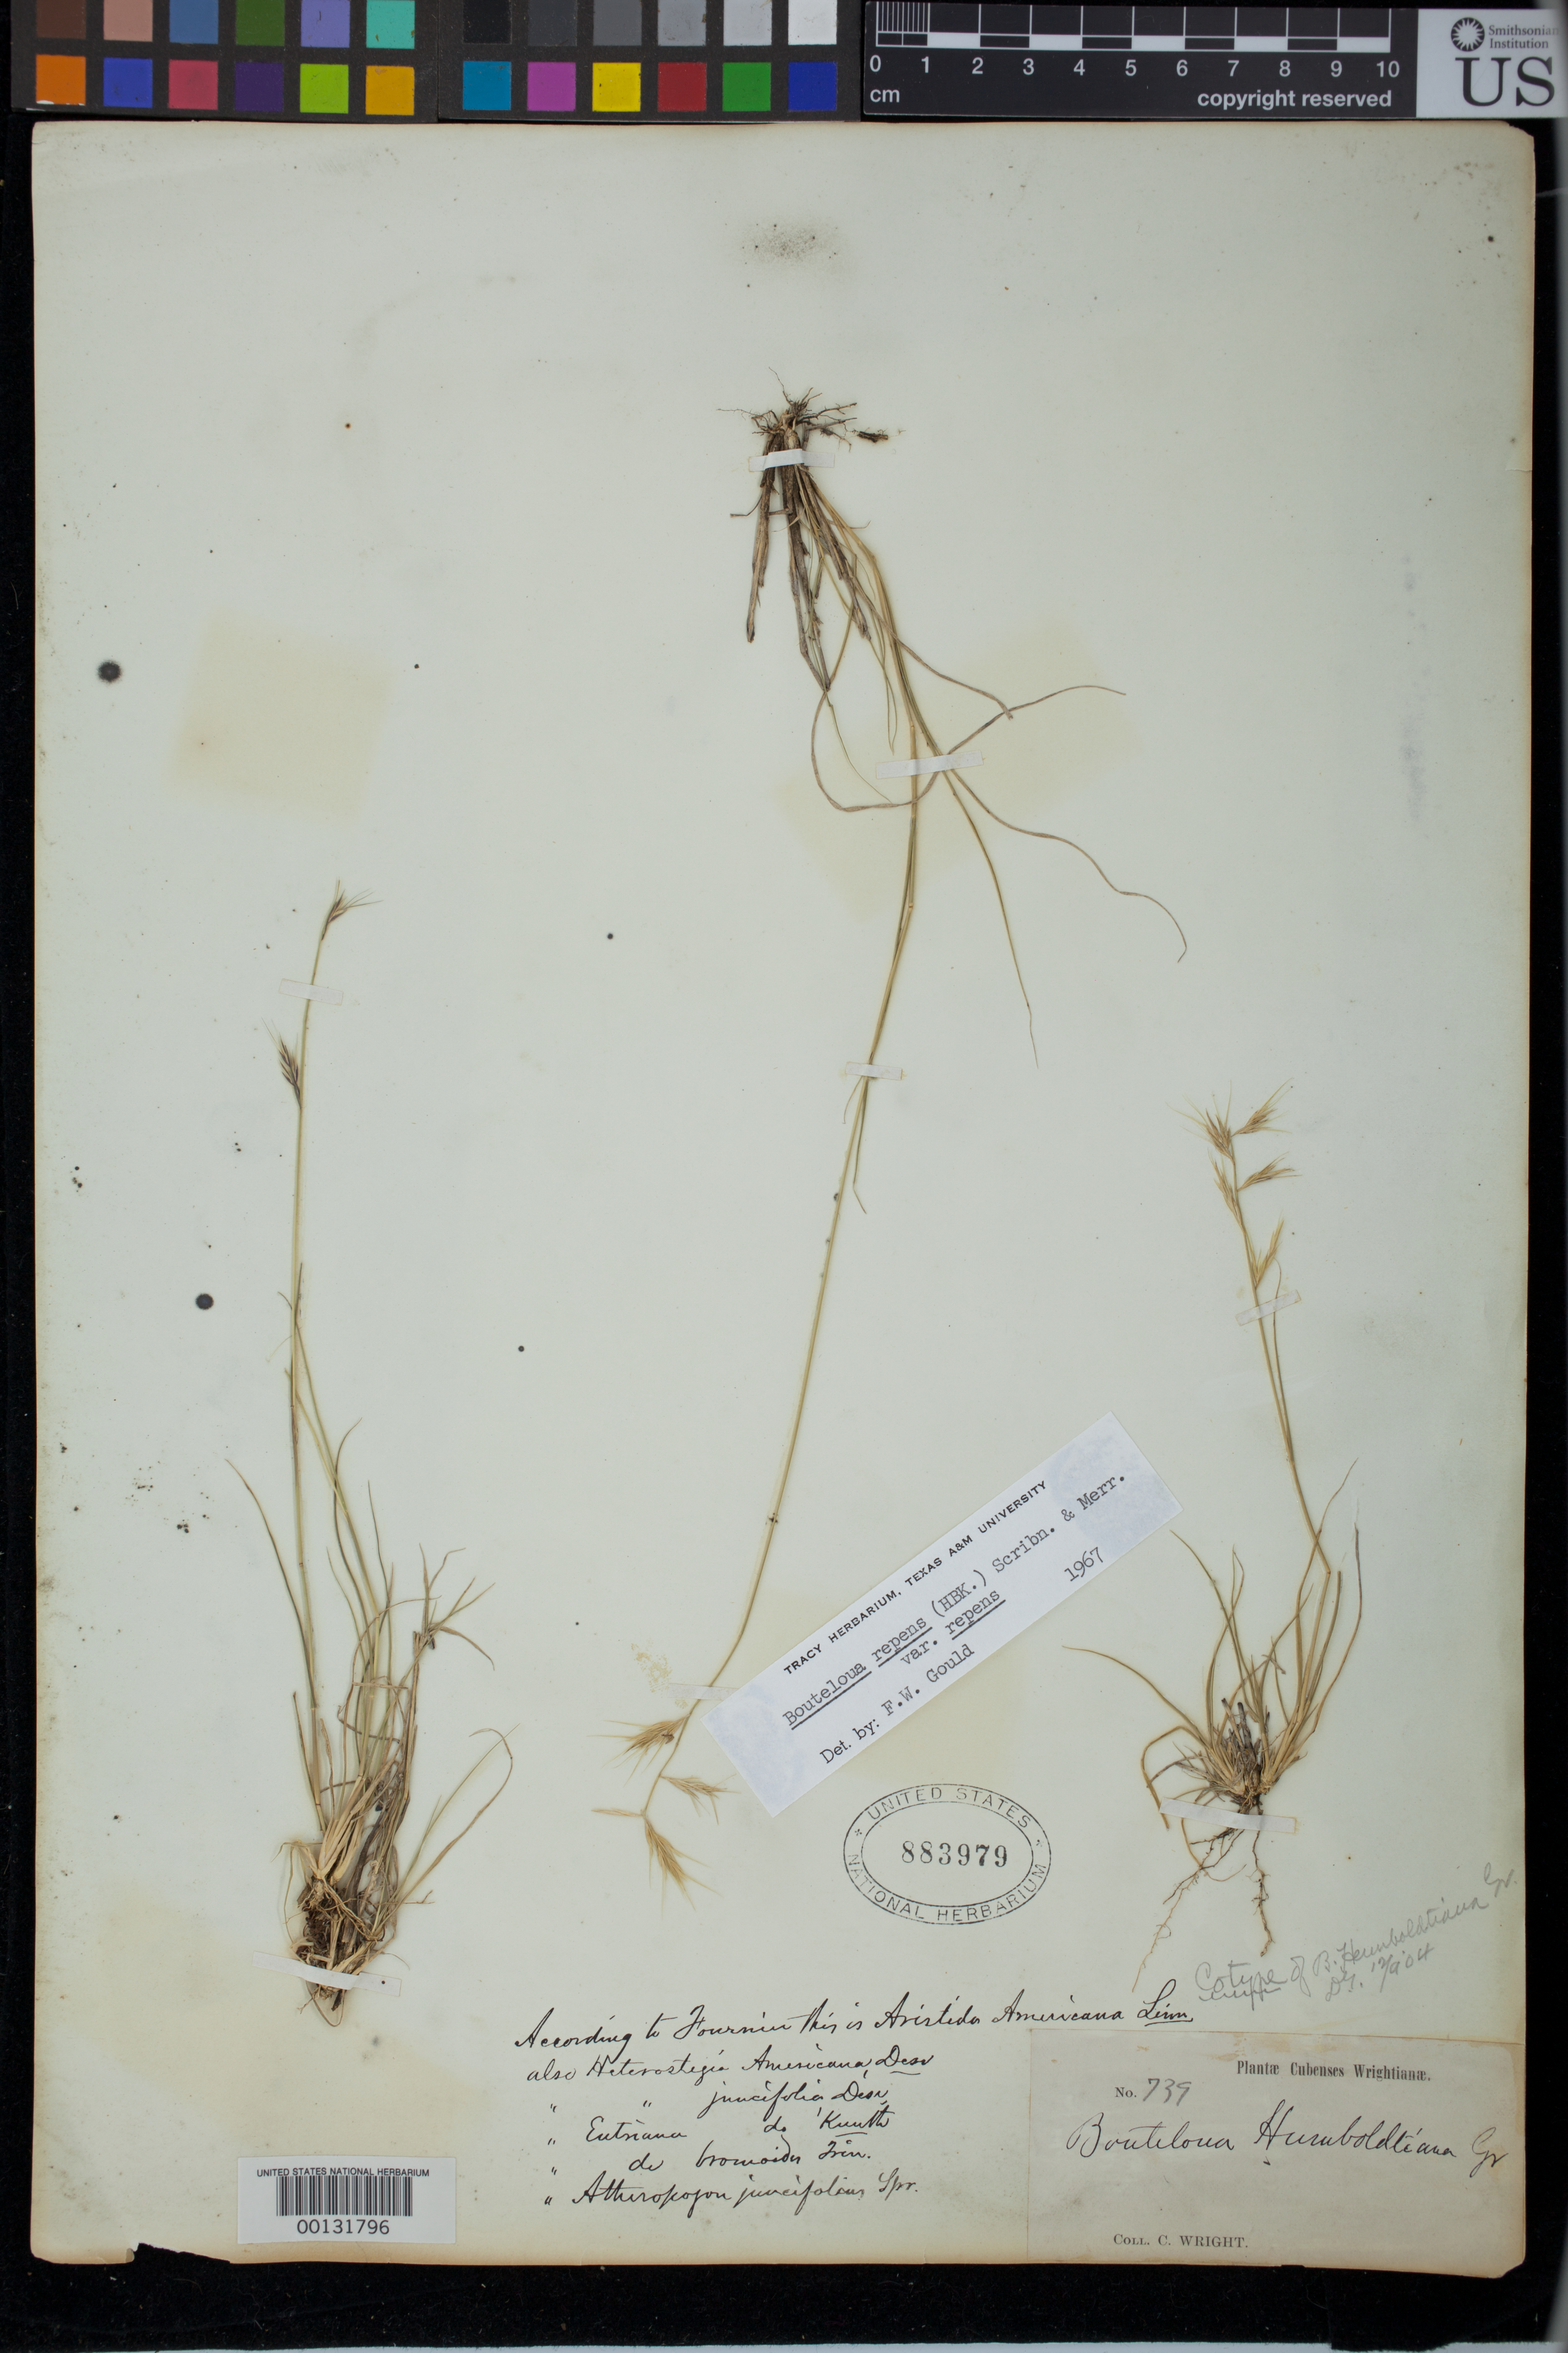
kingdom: Plantae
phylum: Tracheophyta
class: Liliopsida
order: Poales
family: Poaceae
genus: Bouteloua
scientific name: Bouteloua humboldtiana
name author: Griseb.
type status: Syntype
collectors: C. Wright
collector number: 739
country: Cuba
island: Greater Antilles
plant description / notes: If Bouteloua humboldtiana Griseb. is a replacement name for Heterosteca juncifolia Desv. (treated as such in Tropicos, Apr. 2015, and by Herrera 2008, J. Bot. Res. Inst. Texas 2: 959) then this specimen is not a type. (Name not published as an explicit replacement name, no reference made to blocking name, and cites only Eutriana juncifolia [(Desv.)] Kunth in synonymy.)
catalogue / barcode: US 883979